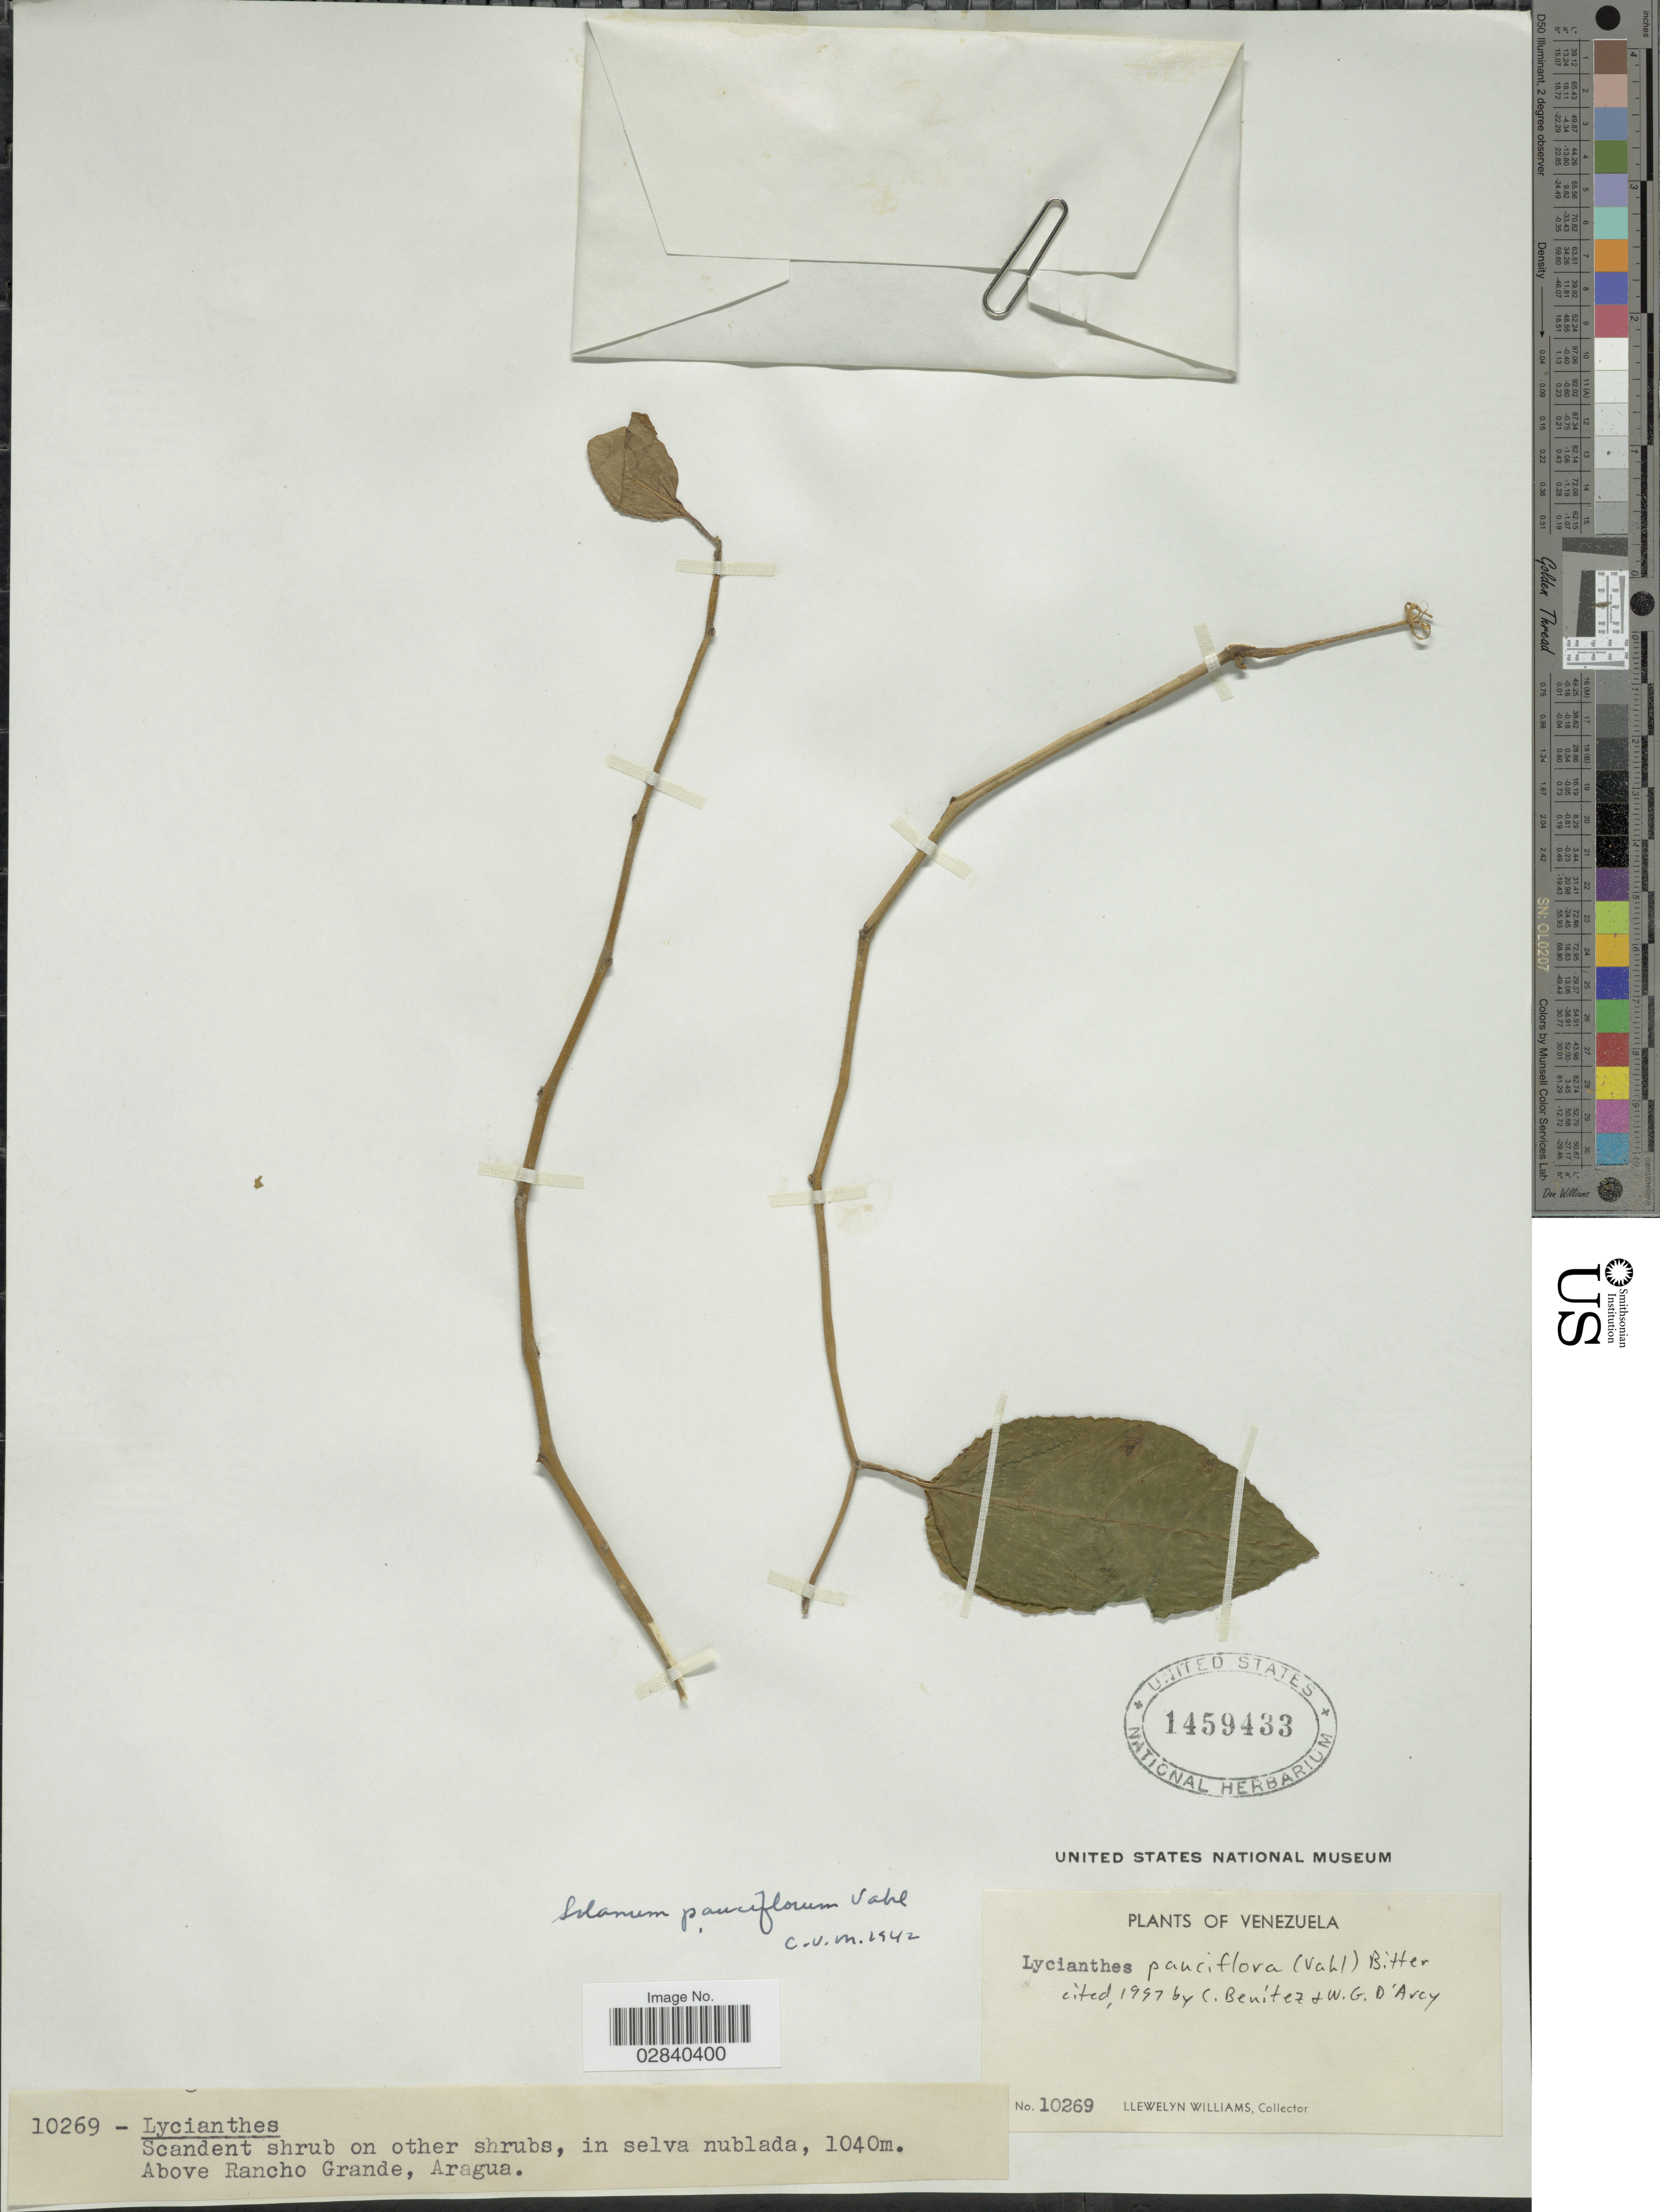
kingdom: Plantae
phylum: Tracheophyta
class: Magnoliopsida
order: Solanales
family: Solanaceae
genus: Lycianthes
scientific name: Lycianthes pauciflora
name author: (Vahl) Bitter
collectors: Ll. Williams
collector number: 10269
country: Venezuela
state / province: Aragua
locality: Above Rancho Grande.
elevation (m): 1040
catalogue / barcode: US 1459433